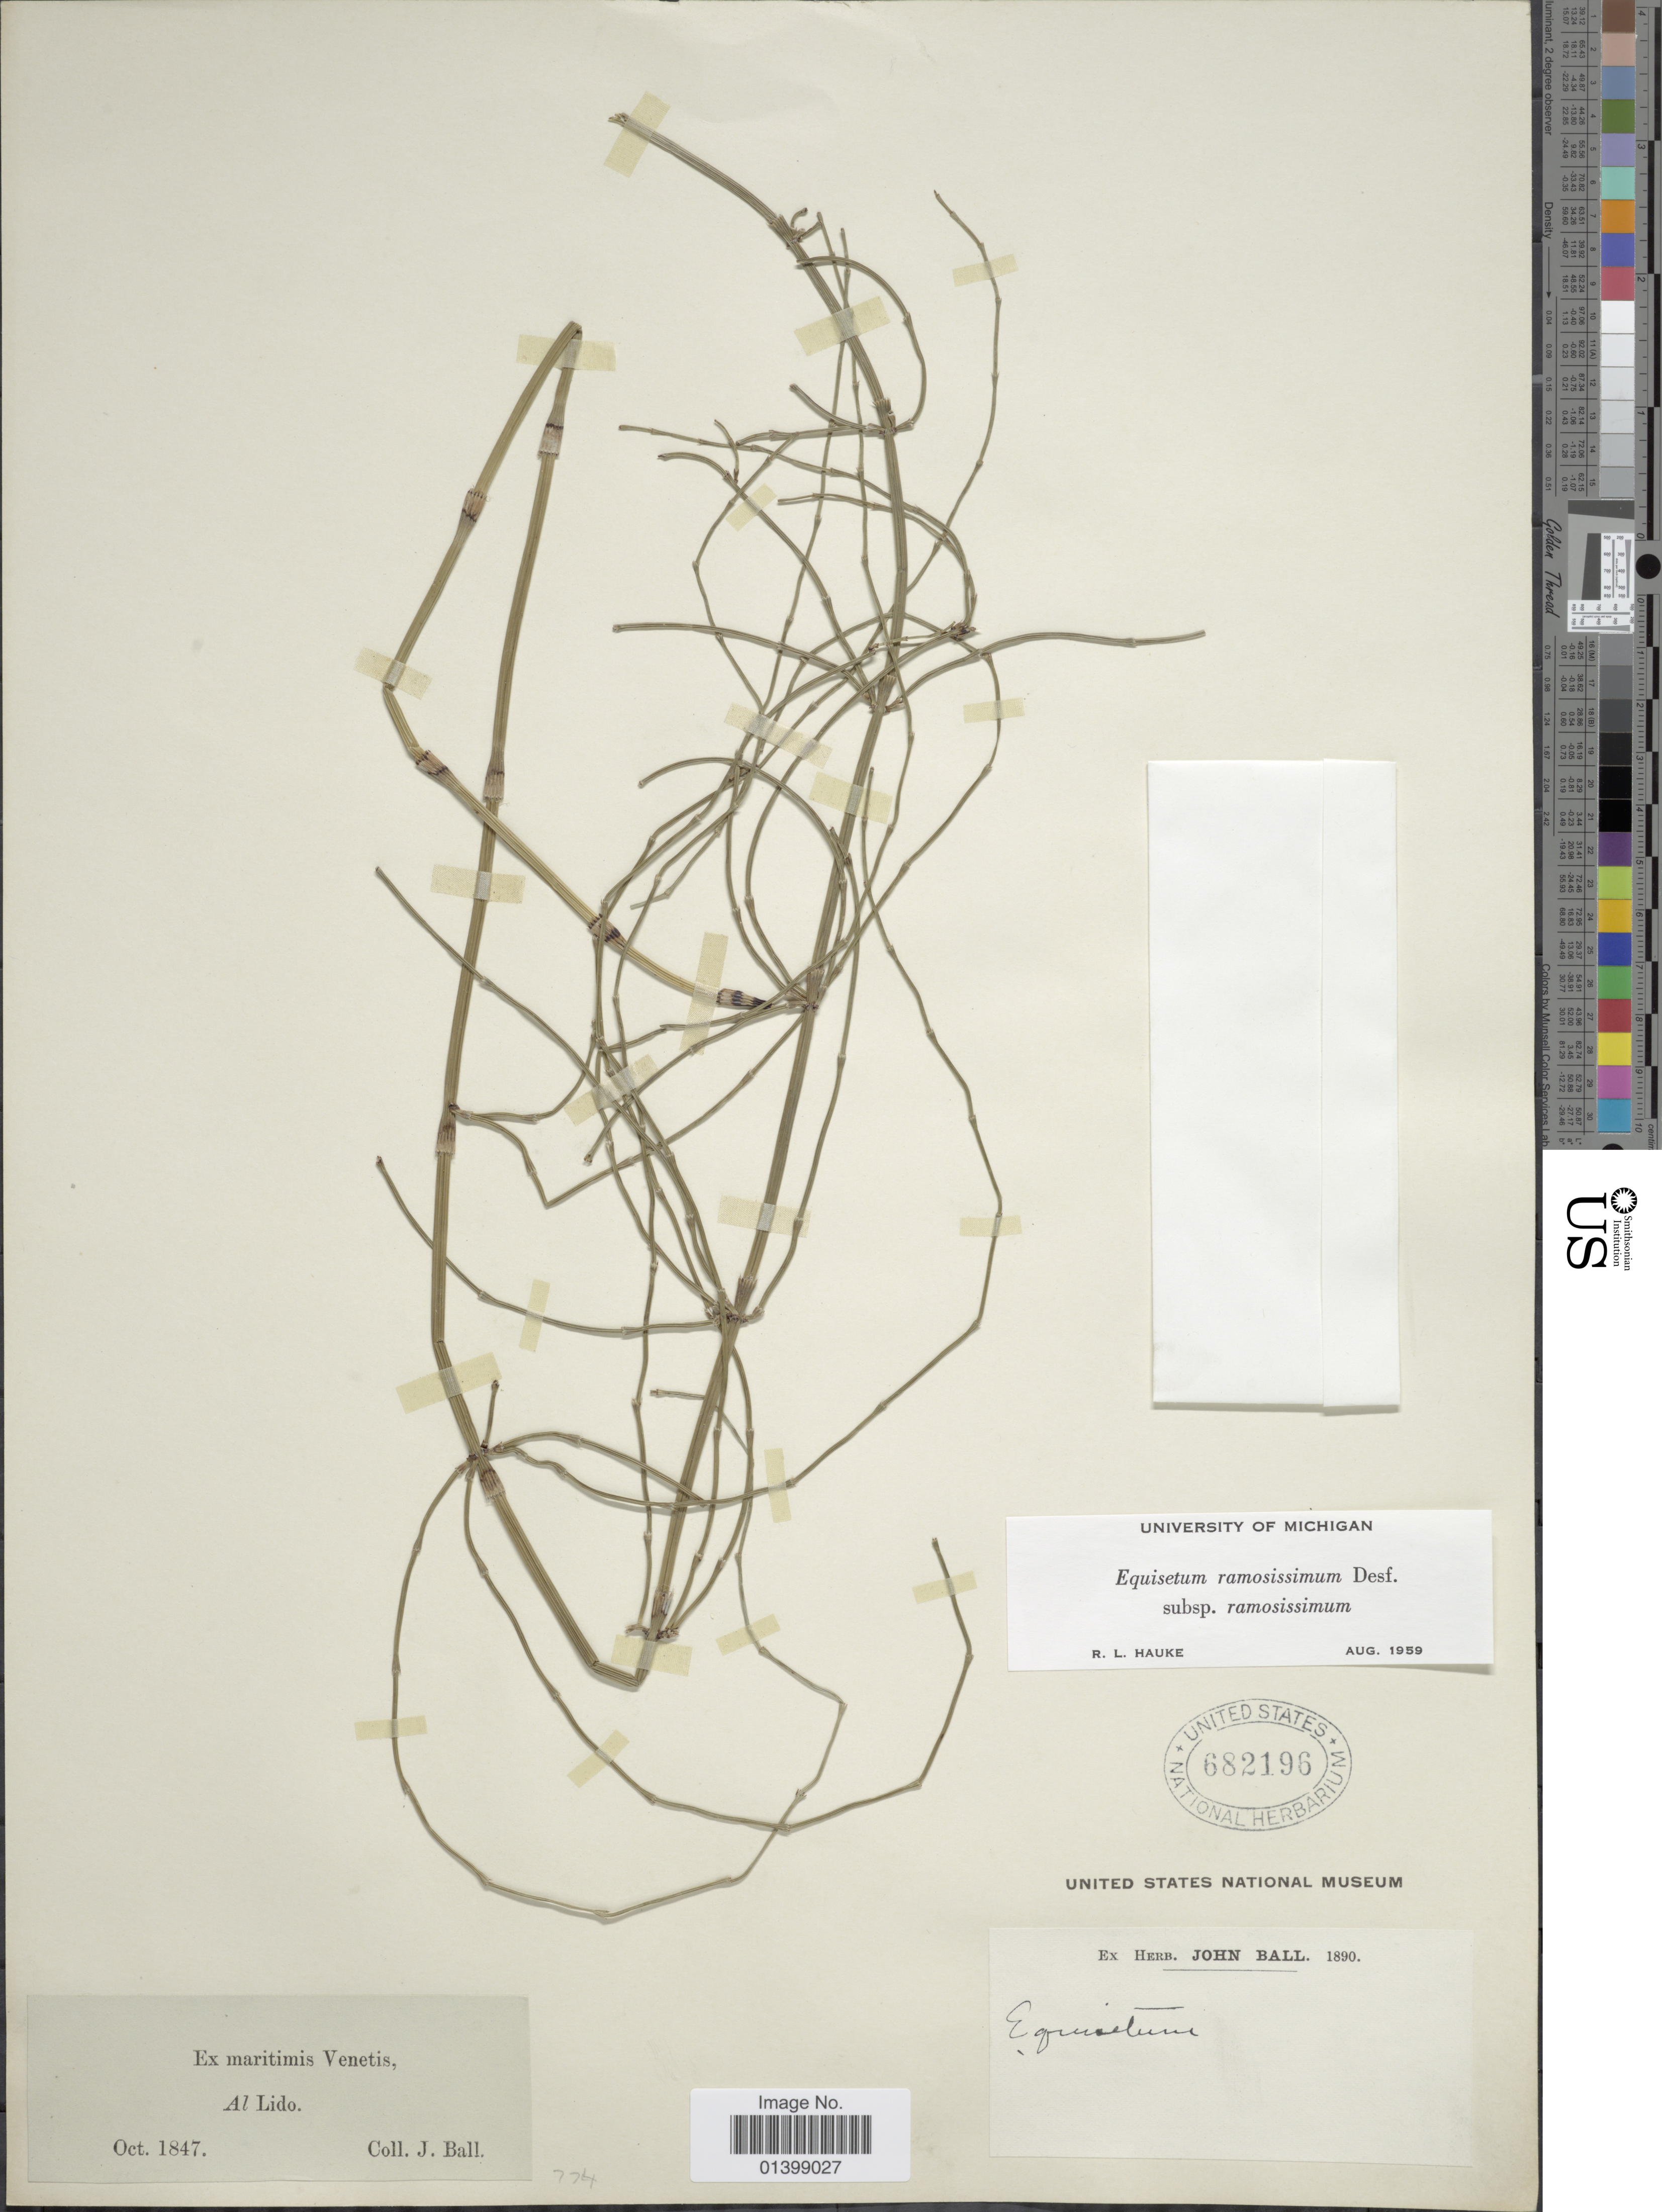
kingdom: Plantae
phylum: Tracheophyta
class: Polypodiopsida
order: Equisetales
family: Equisetaceae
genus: Equisetum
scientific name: Equisetum ramosissimum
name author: Desf.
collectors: J. Ball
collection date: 1847-10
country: Italy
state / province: Veneto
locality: Ex maritimis Venetis, Al Lido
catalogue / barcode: US 682196